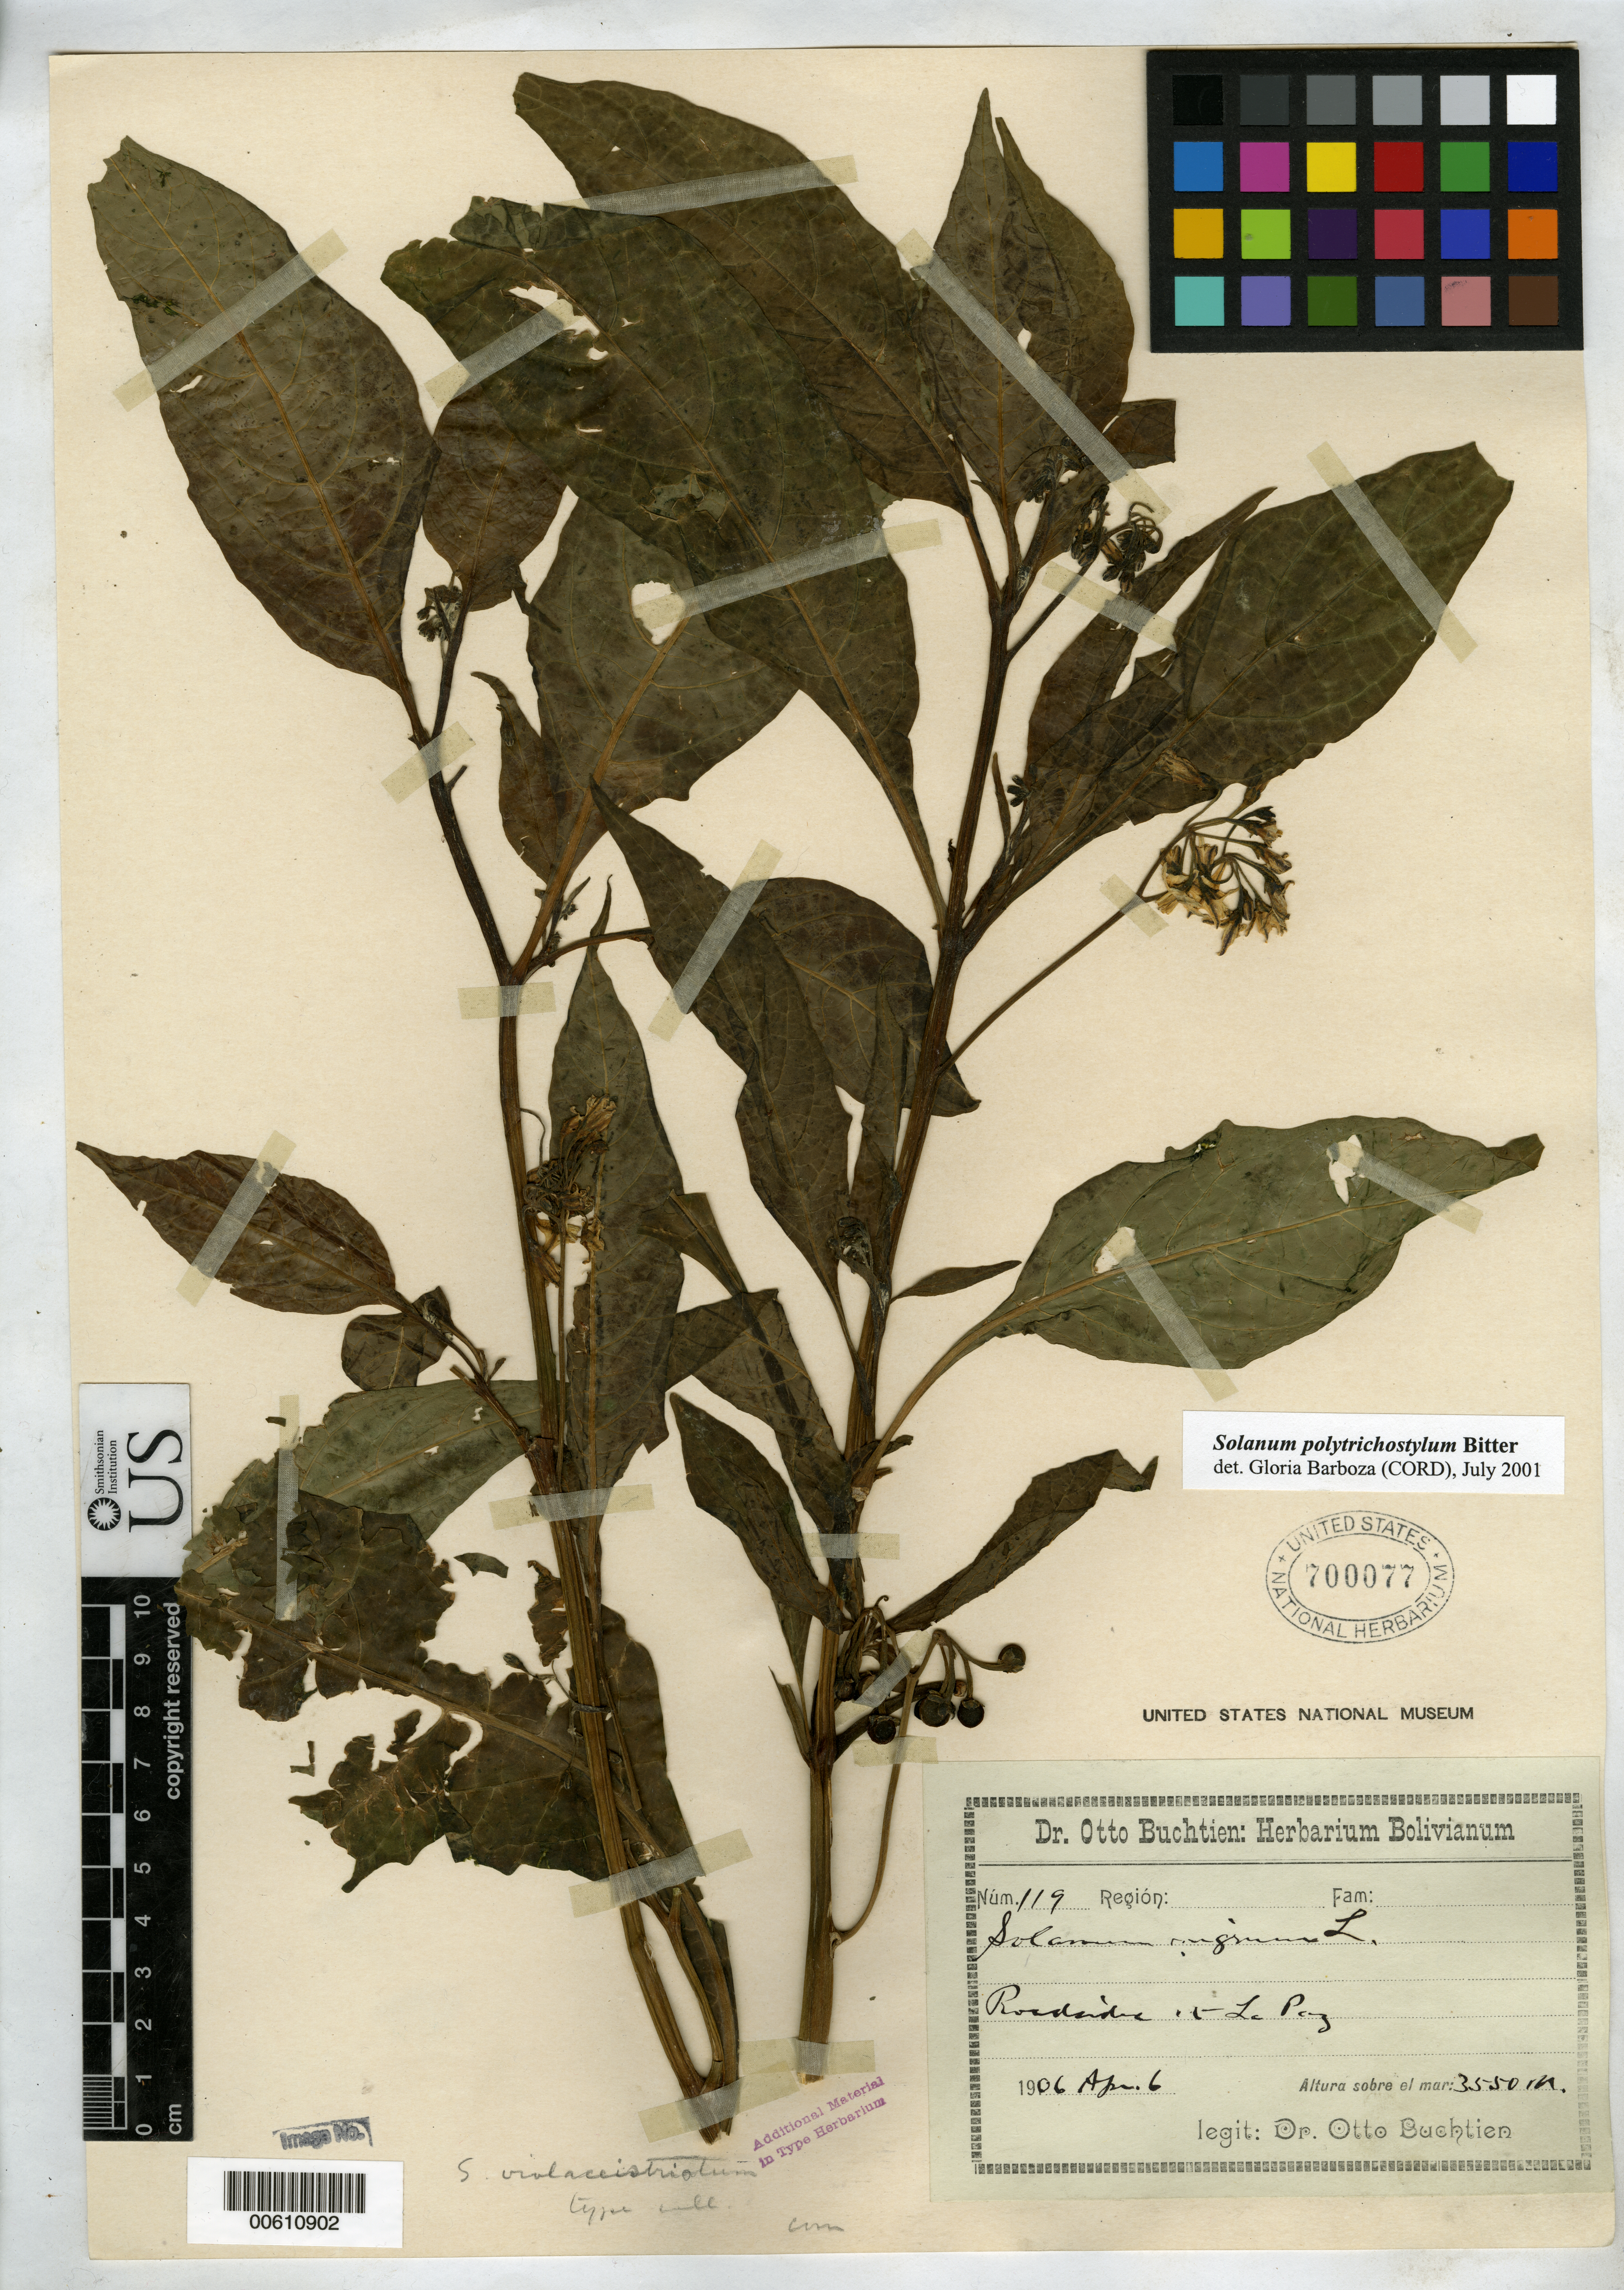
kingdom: Plantae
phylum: Tracheophyta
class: Magnoliopsida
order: Solanales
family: Solanaceae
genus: Solanum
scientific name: Solanum violaceistriatum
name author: Bitter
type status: Possible Isotype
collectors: O. Buchtien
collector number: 119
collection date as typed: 06 Apr 1906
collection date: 1906-04-06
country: Bolivia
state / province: La Paz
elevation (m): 3550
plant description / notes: Dubiously type material; protologue cites collection date as 14 May 1906.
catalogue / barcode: US 700077